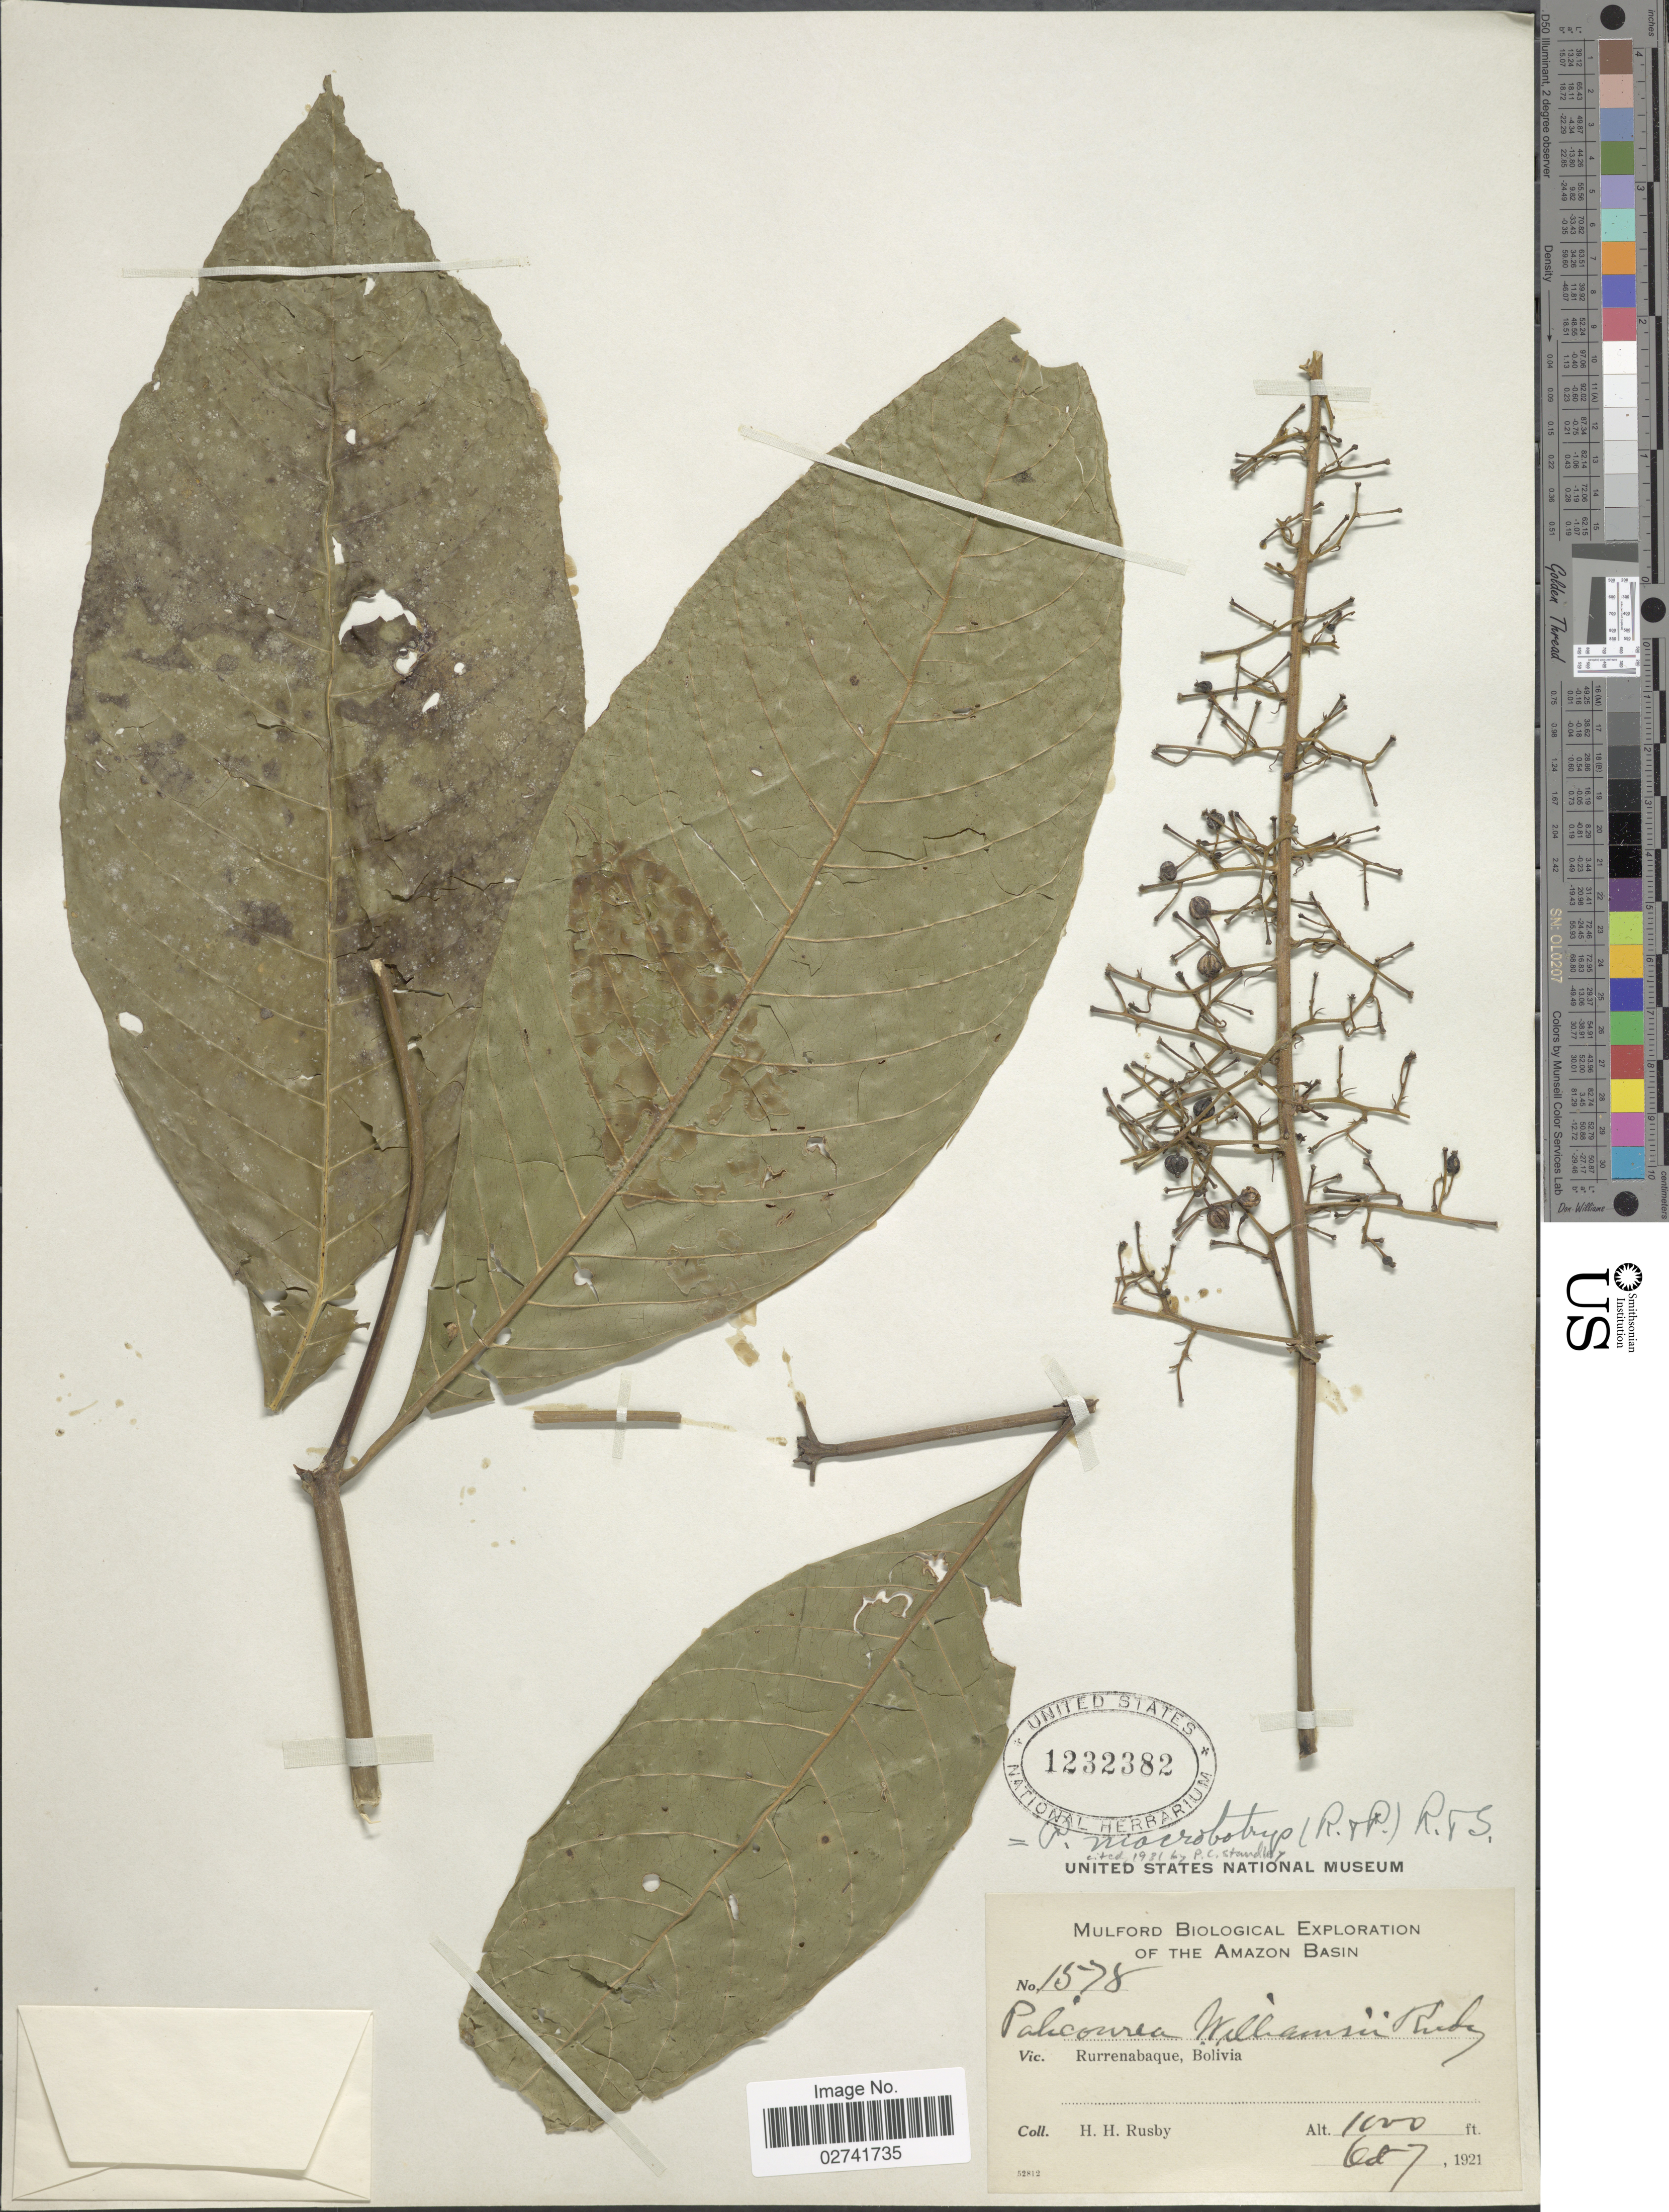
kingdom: Plantae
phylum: Tracheophyta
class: Magnoliopsida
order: Gentianales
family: Rubiaceae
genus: Palicourea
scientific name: Palicourea macrobotrys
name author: (Ruiz & Pav.) Schult.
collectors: H. H. Rusby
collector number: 1578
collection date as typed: Oct 7, 1921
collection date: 1921-10-07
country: Bolivia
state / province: Beni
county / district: José Ballivián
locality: Rurrenabaque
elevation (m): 305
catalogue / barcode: US 1232382